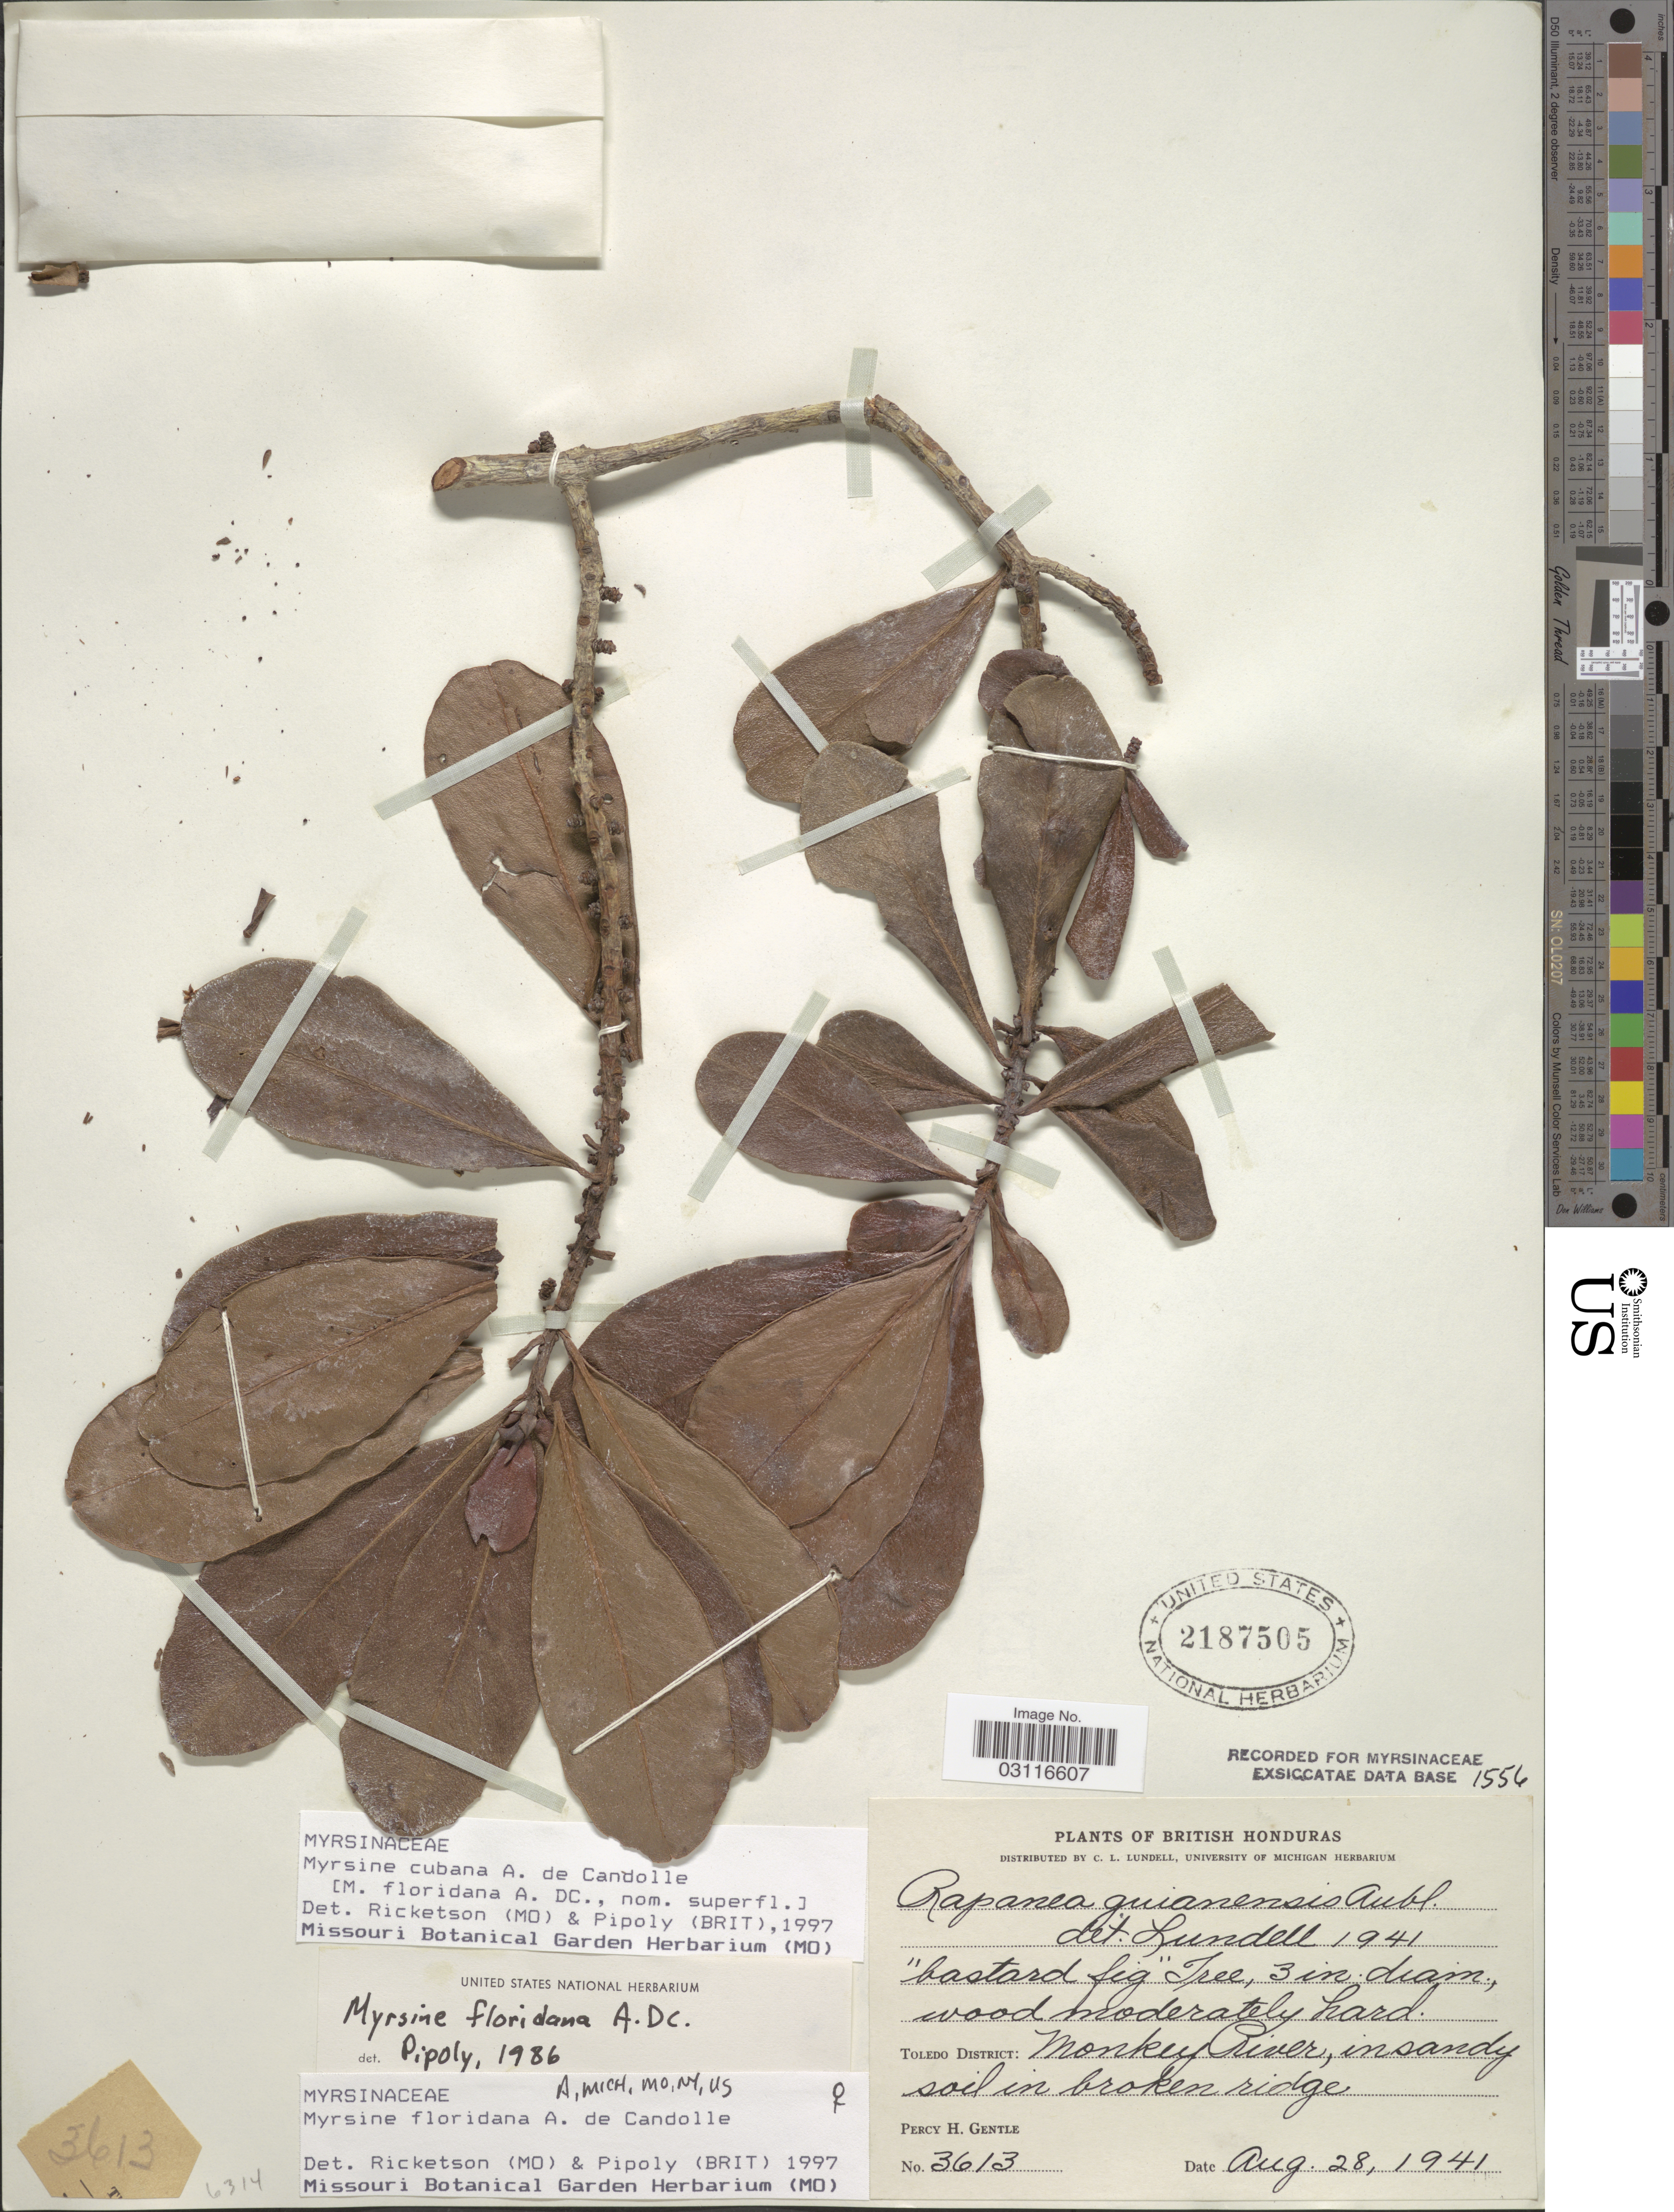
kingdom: Plantae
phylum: Tracheophyta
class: Magnoliopsida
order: Ericales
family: Primulaceae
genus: Myrsine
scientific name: Myrsine cubana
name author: A. DC.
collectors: P. H. Gentle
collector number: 3631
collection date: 1941-08-28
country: Belize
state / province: Toledo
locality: British Honduras. Toledo District: Monkey River, in sandy soil in broken ridge.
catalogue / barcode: US 2187505